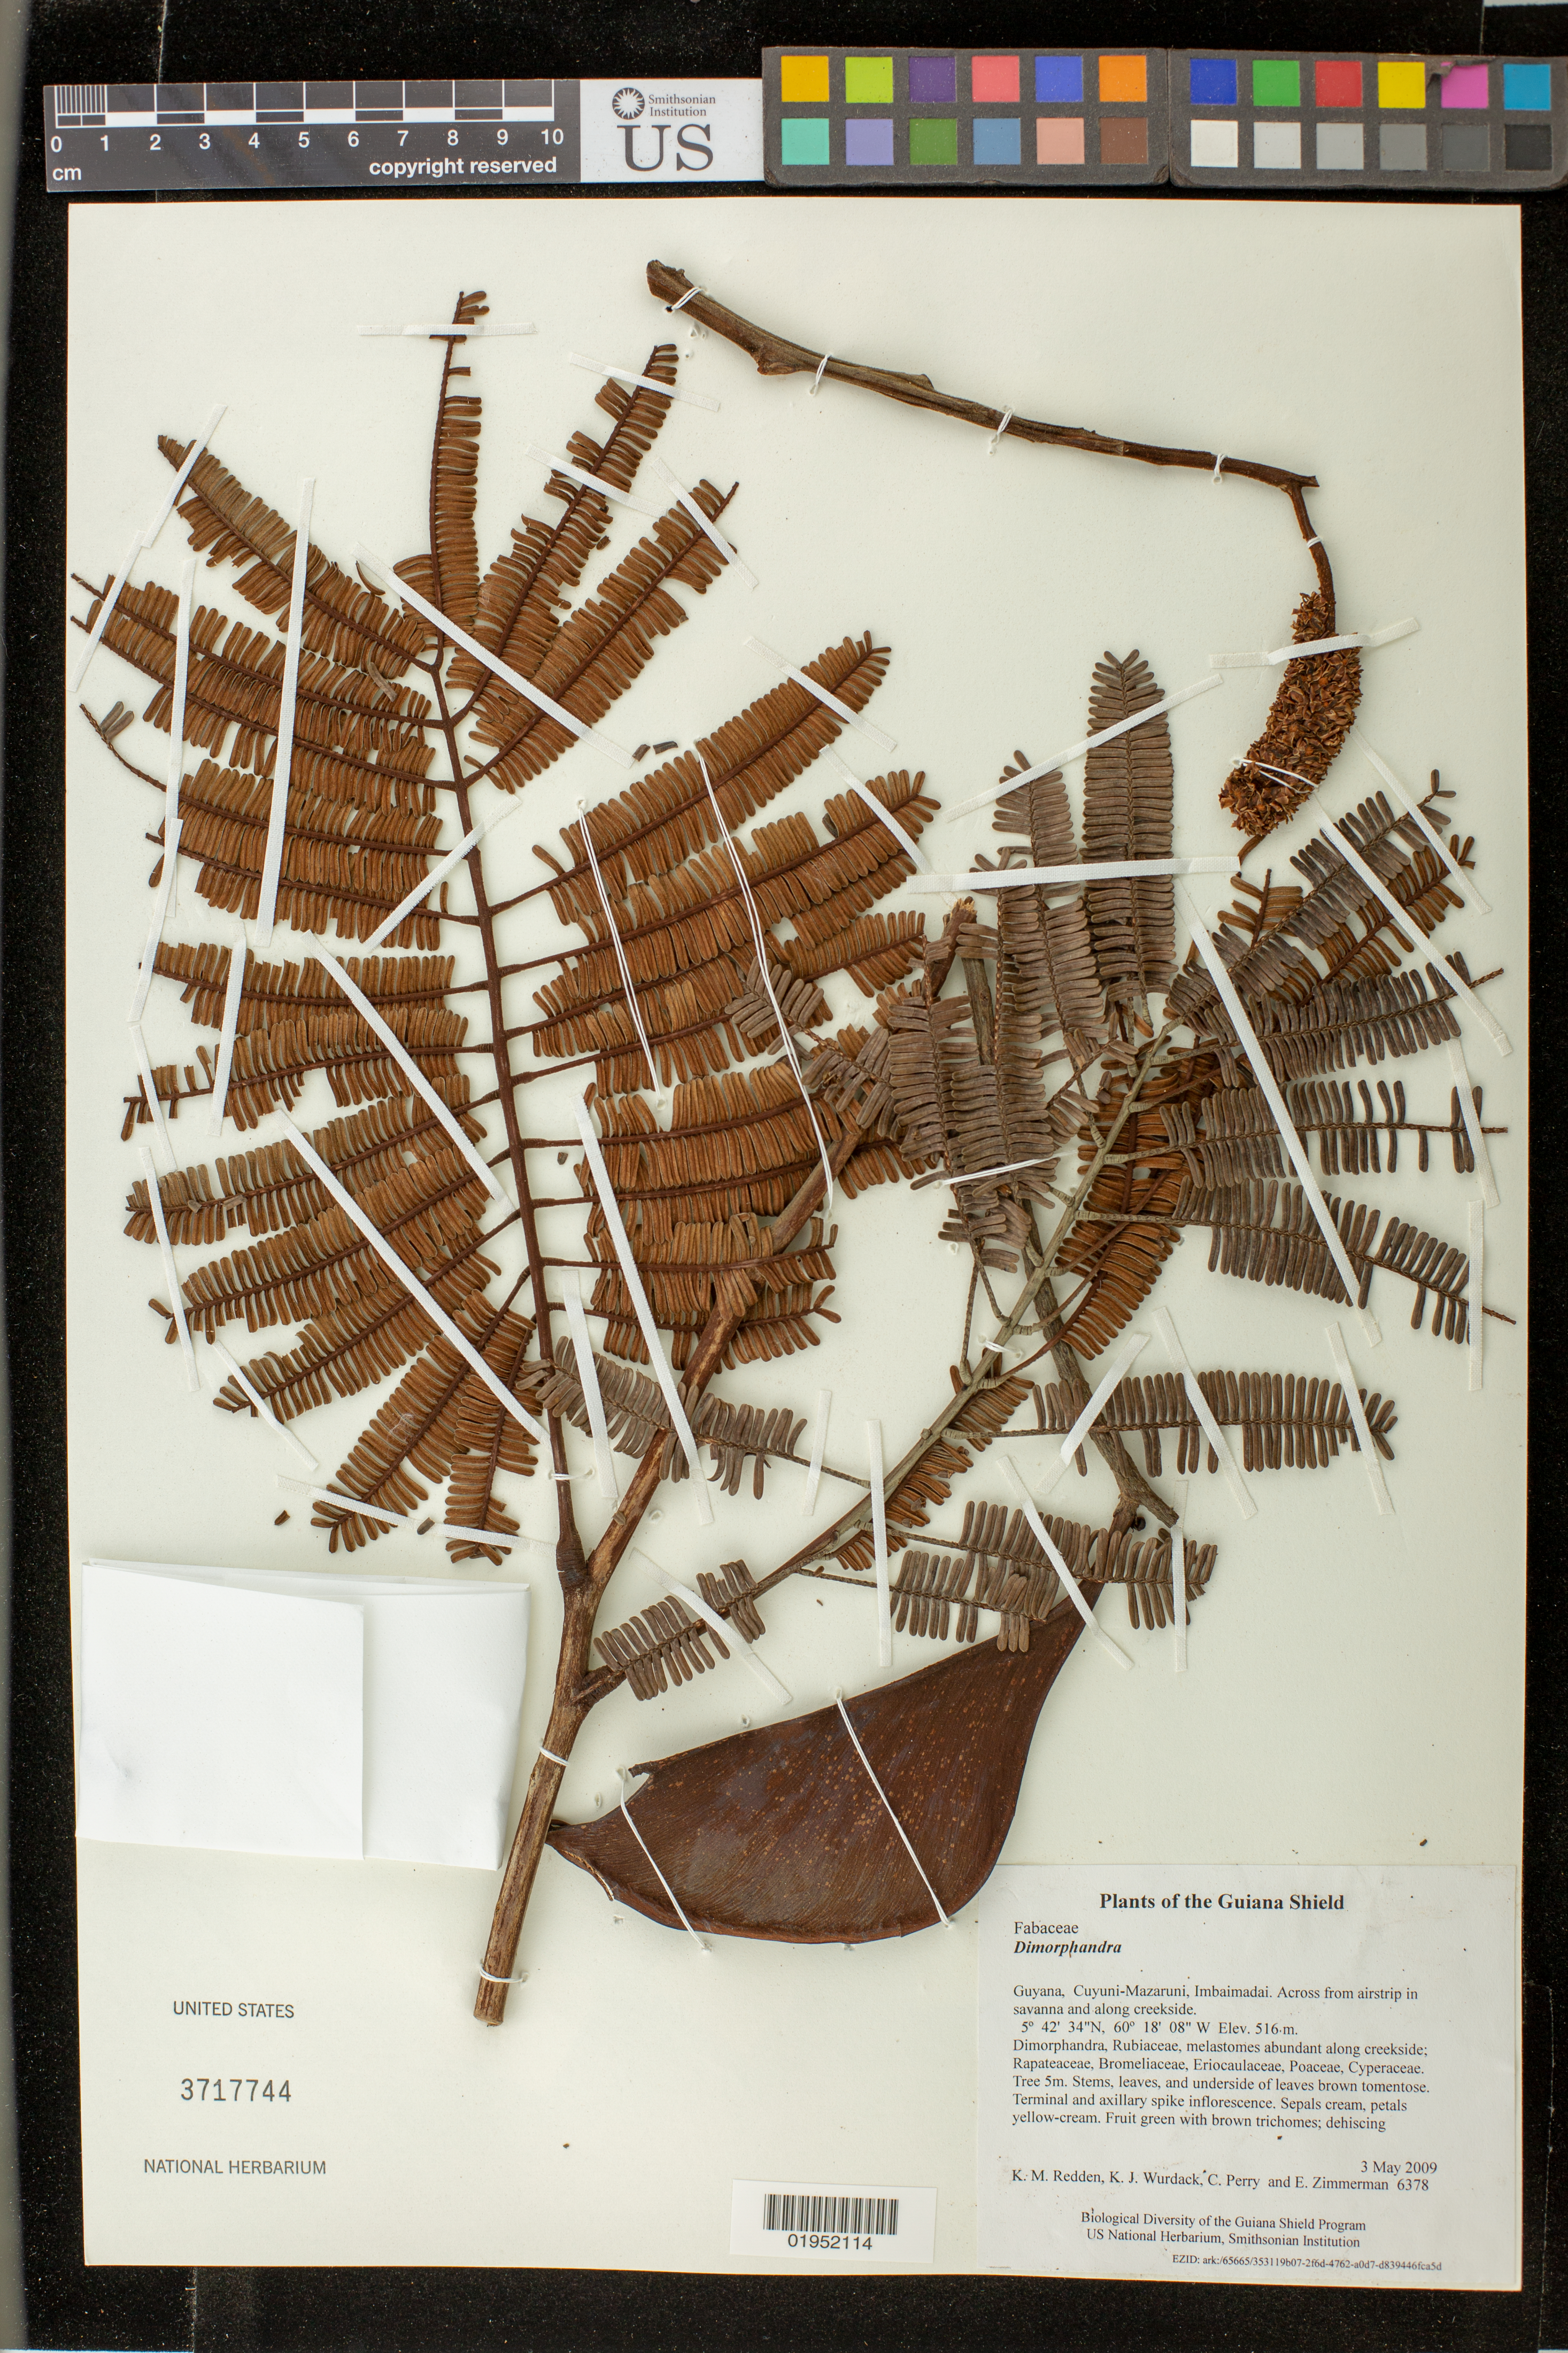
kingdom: Plantae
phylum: Tracheophyta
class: Magnoliopsida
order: Fabales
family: Fabaceae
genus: Dimorphandra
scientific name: Dimorphandra cuprea subsp. cuprea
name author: Sprague & Sandwith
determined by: Silva, G. S.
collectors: K. M. Redden, K. Wurdack, C. Perry & E. Zimmerman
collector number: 6378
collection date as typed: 3 May 2009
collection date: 2009-05-03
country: Guyana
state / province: Cuyuni-Mazaruni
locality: Imbaimadai. Across from airstrip in savanna and along creekside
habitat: Dimorphandra, Rubiaceae, melastomes abundant along creekside; Rapateaceae, Bromeliaceae, Eriocaulaceae, Poaceae, Cyperaceae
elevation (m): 516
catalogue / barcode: US 3717744